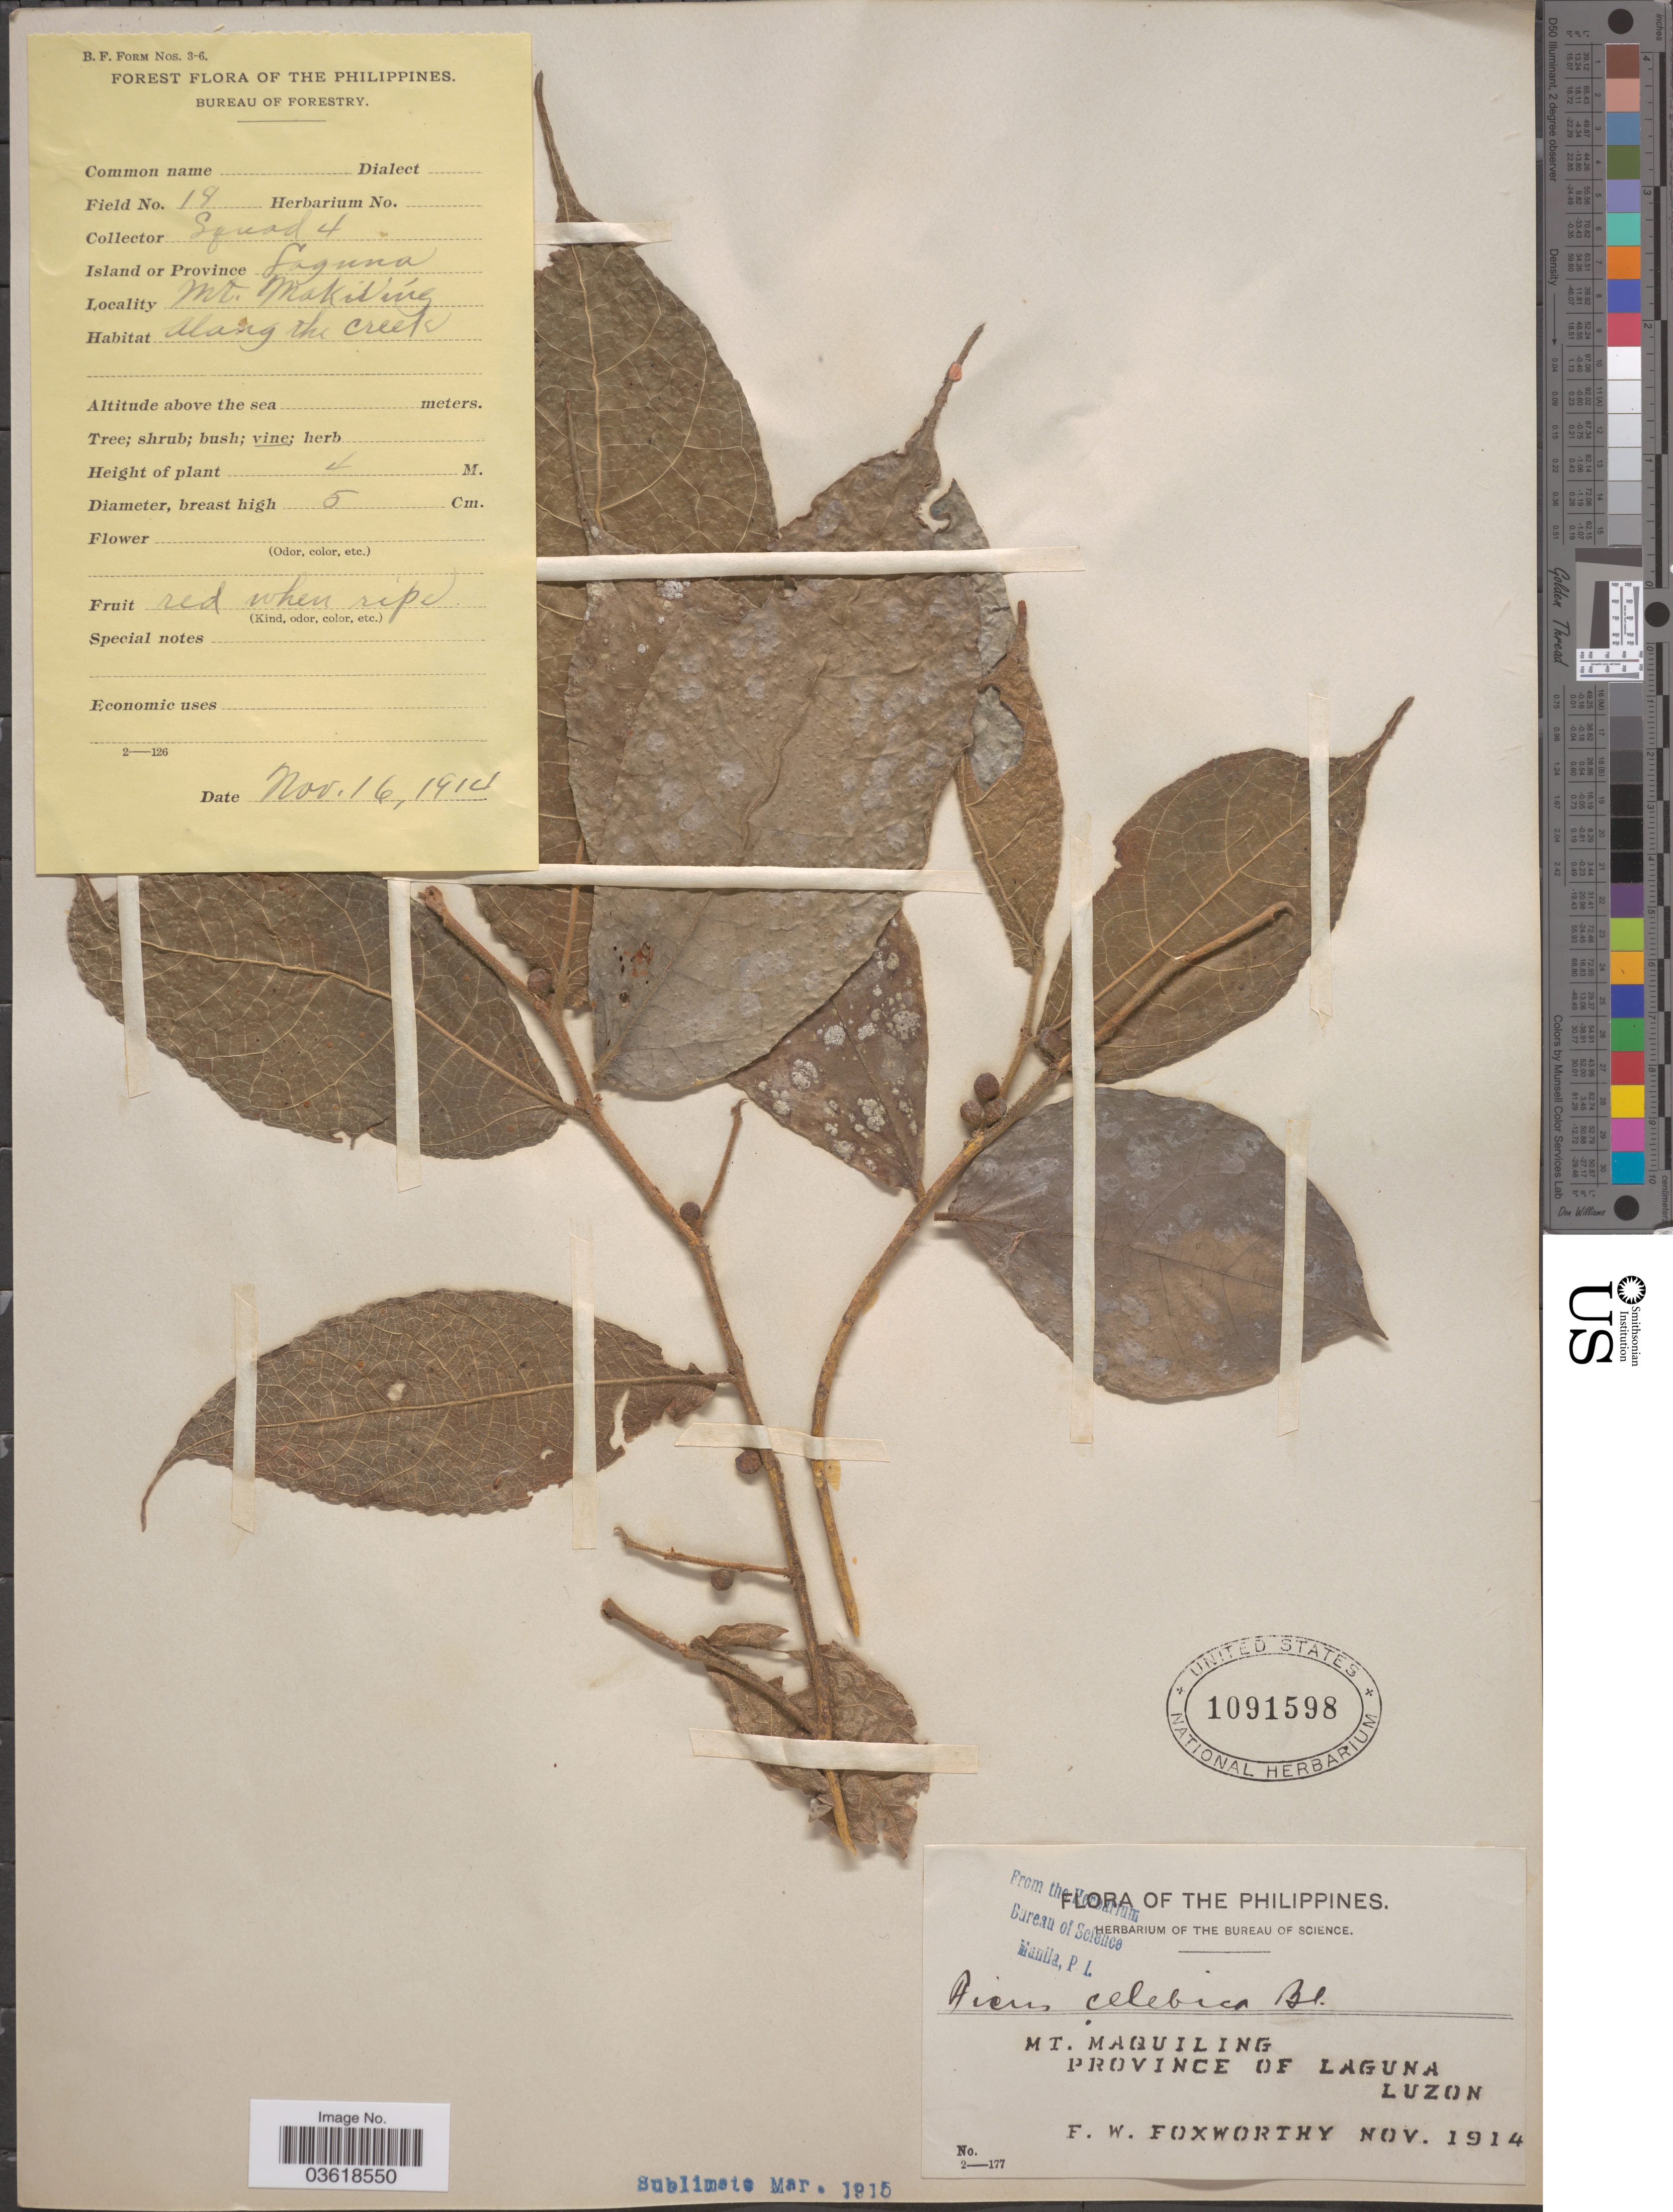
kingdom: Plantae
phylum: Tracheophyta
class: Magnoliopsida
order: Rosales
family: Moraceae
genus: Ficus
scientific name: Ficus celebica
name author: Blume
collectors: F. W. Foxworthy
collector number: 19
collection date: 1914-11-16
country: Philippines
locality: Mt. Maquiling. Island or Province of Laguna. Luzon.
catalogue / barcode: US 1091598